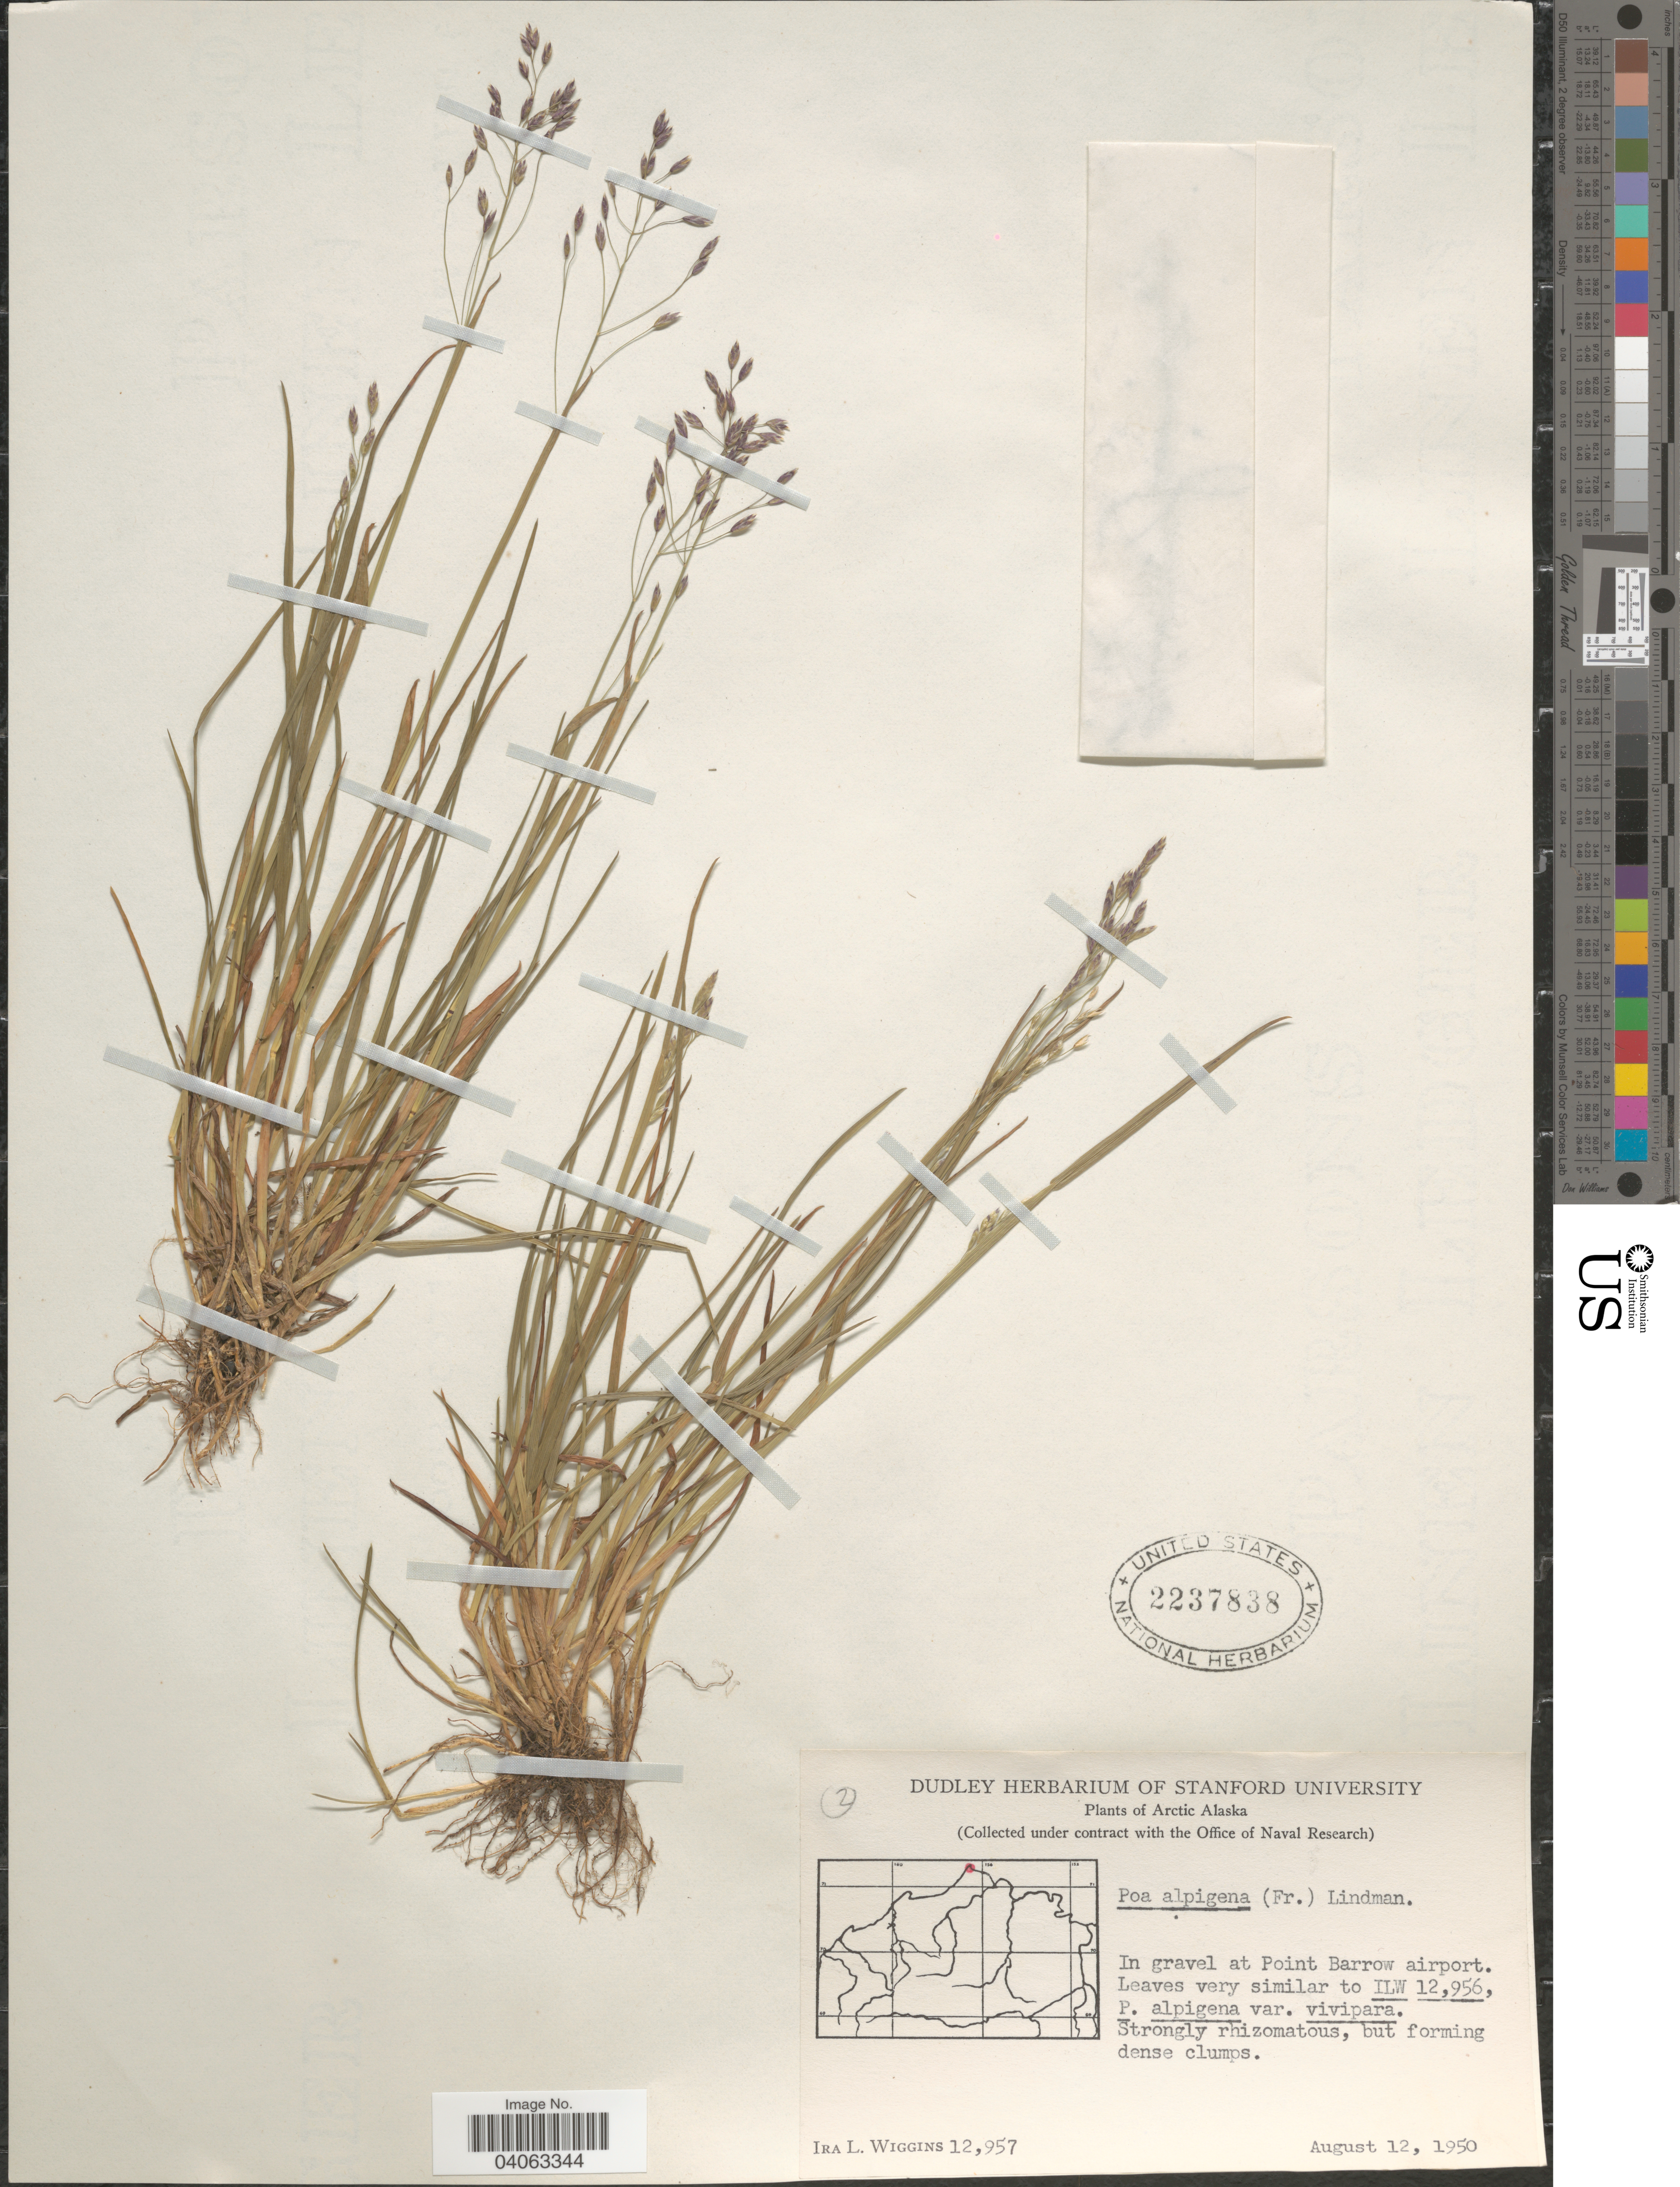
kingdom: Plantae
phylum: Tracheophyta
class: Liliopsida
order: Poales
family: Poaceae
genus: Poa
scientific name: Poa pratensis subsp. alpigena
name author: (Lindm.) Hiitonen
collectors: I. L. Wiggins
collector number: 12957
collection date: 1950-08-12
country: United States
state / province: Alaska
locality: Arctic Alaska. In gravel at Point Barrow airport.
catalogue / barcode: US 2237838